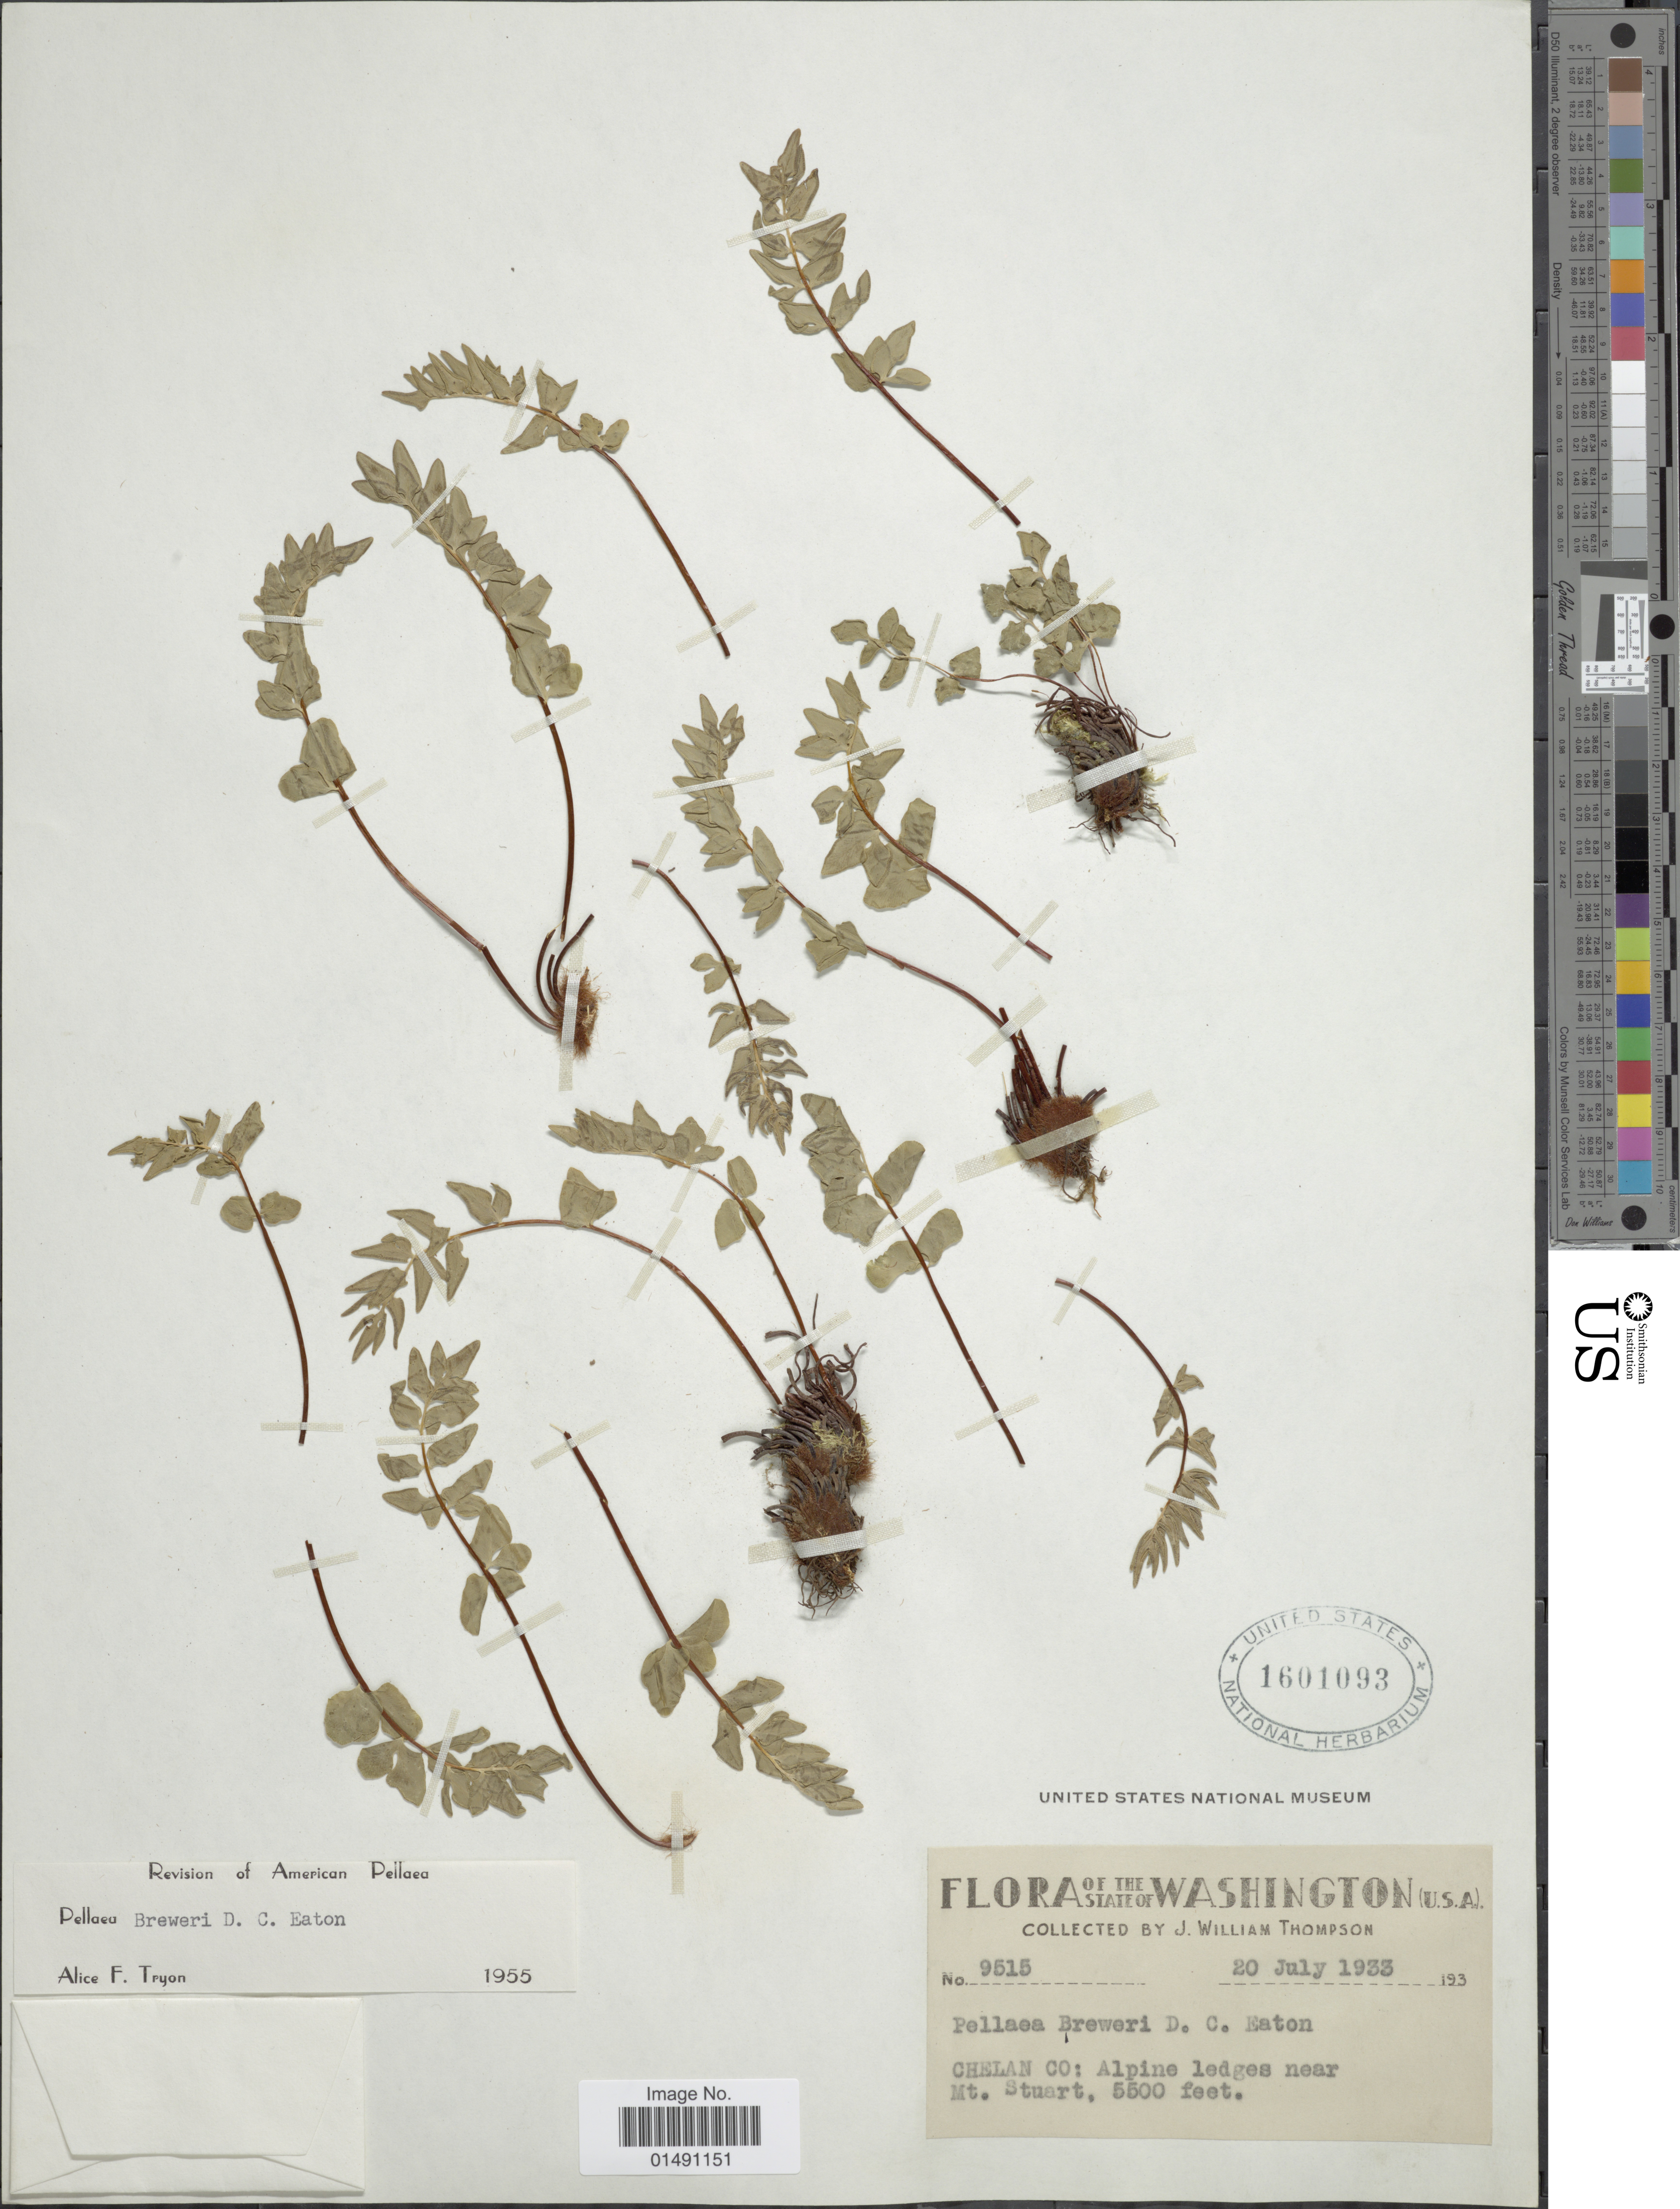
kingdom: Plantae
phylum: Tracheophyta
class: Polypodiopsida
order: Polypodiales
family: Pteridaceae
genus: Pellaea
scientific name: Pellaea breweri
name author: D.C. Eaton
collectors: J. W. Thompson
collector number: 9515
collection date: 1933-07-20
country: United States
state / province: Washington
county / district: Chelan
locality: Cheln Co: Alpine ledges near Mt Stuart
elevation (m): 1676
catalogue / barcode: US 1601093